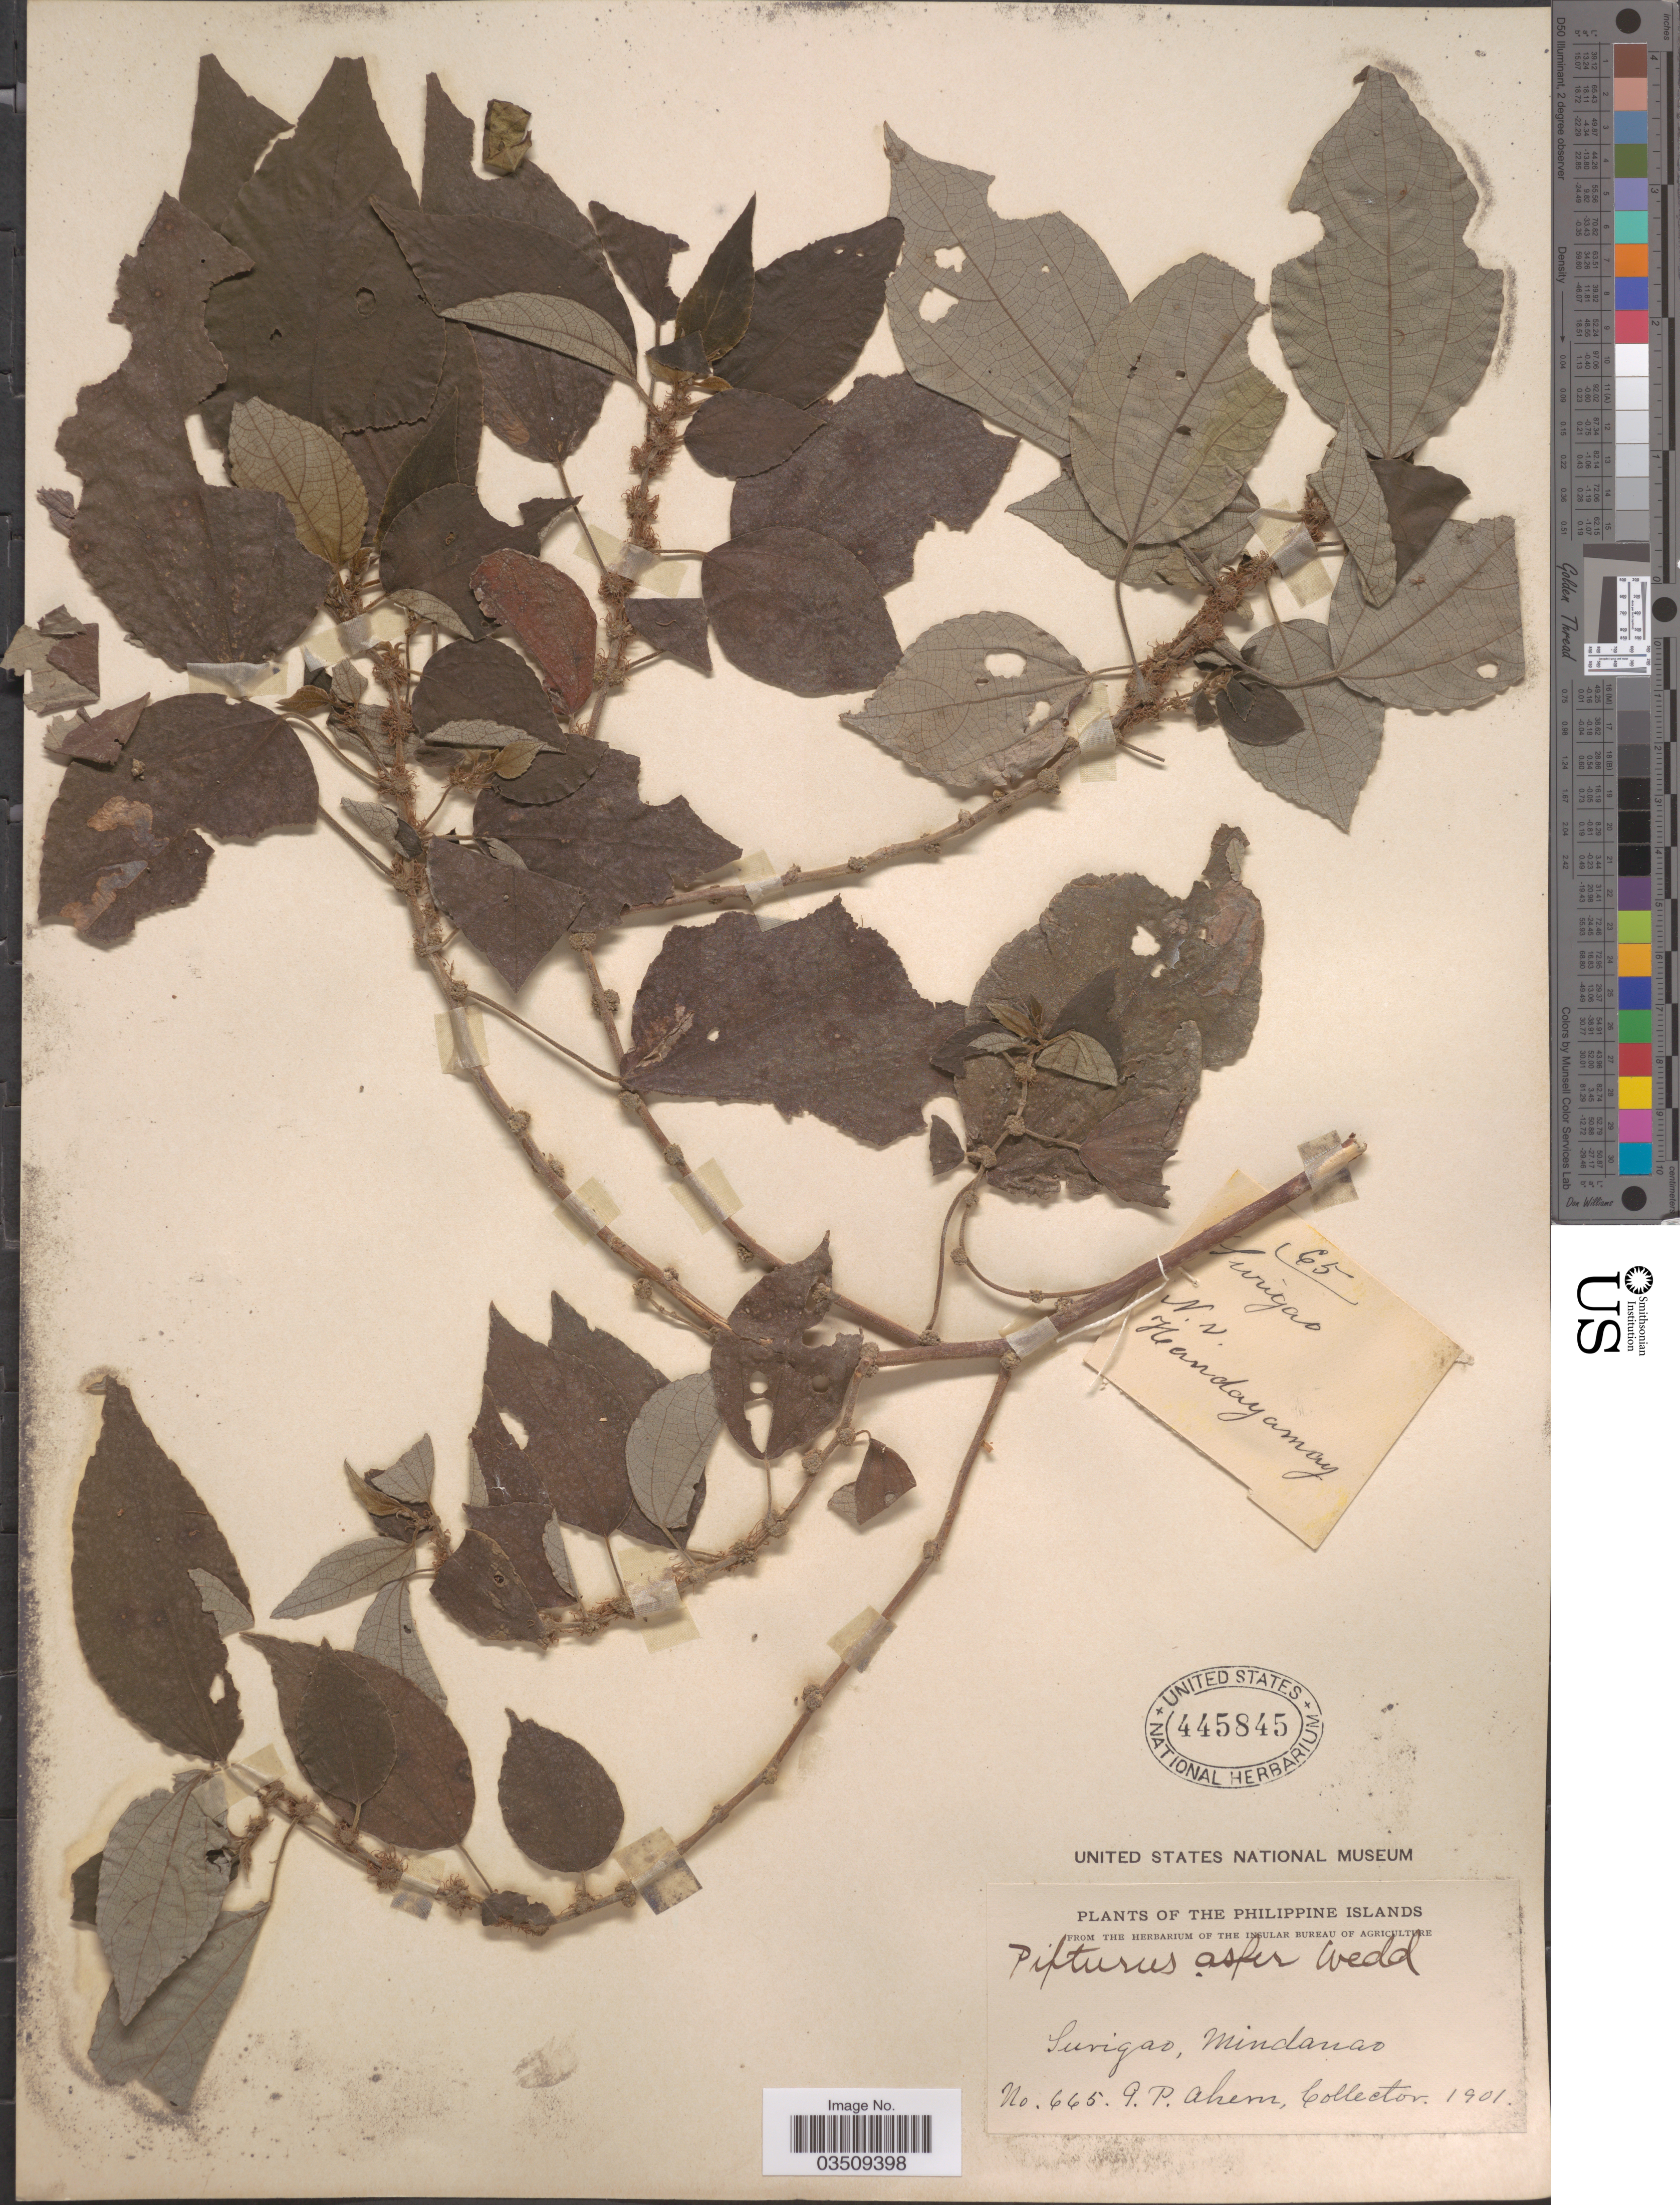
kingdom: Plantae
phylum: Tracheophyta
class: Magnoliopsida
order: Rosales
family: Urticaceae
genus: Pipturus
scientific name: Pipturus arborescens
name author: (Link) C.B. Rob.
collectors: G. Ahern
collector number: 665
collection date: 1901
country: Philippines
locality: Surigao, Mindanao.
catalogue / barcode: US 445845